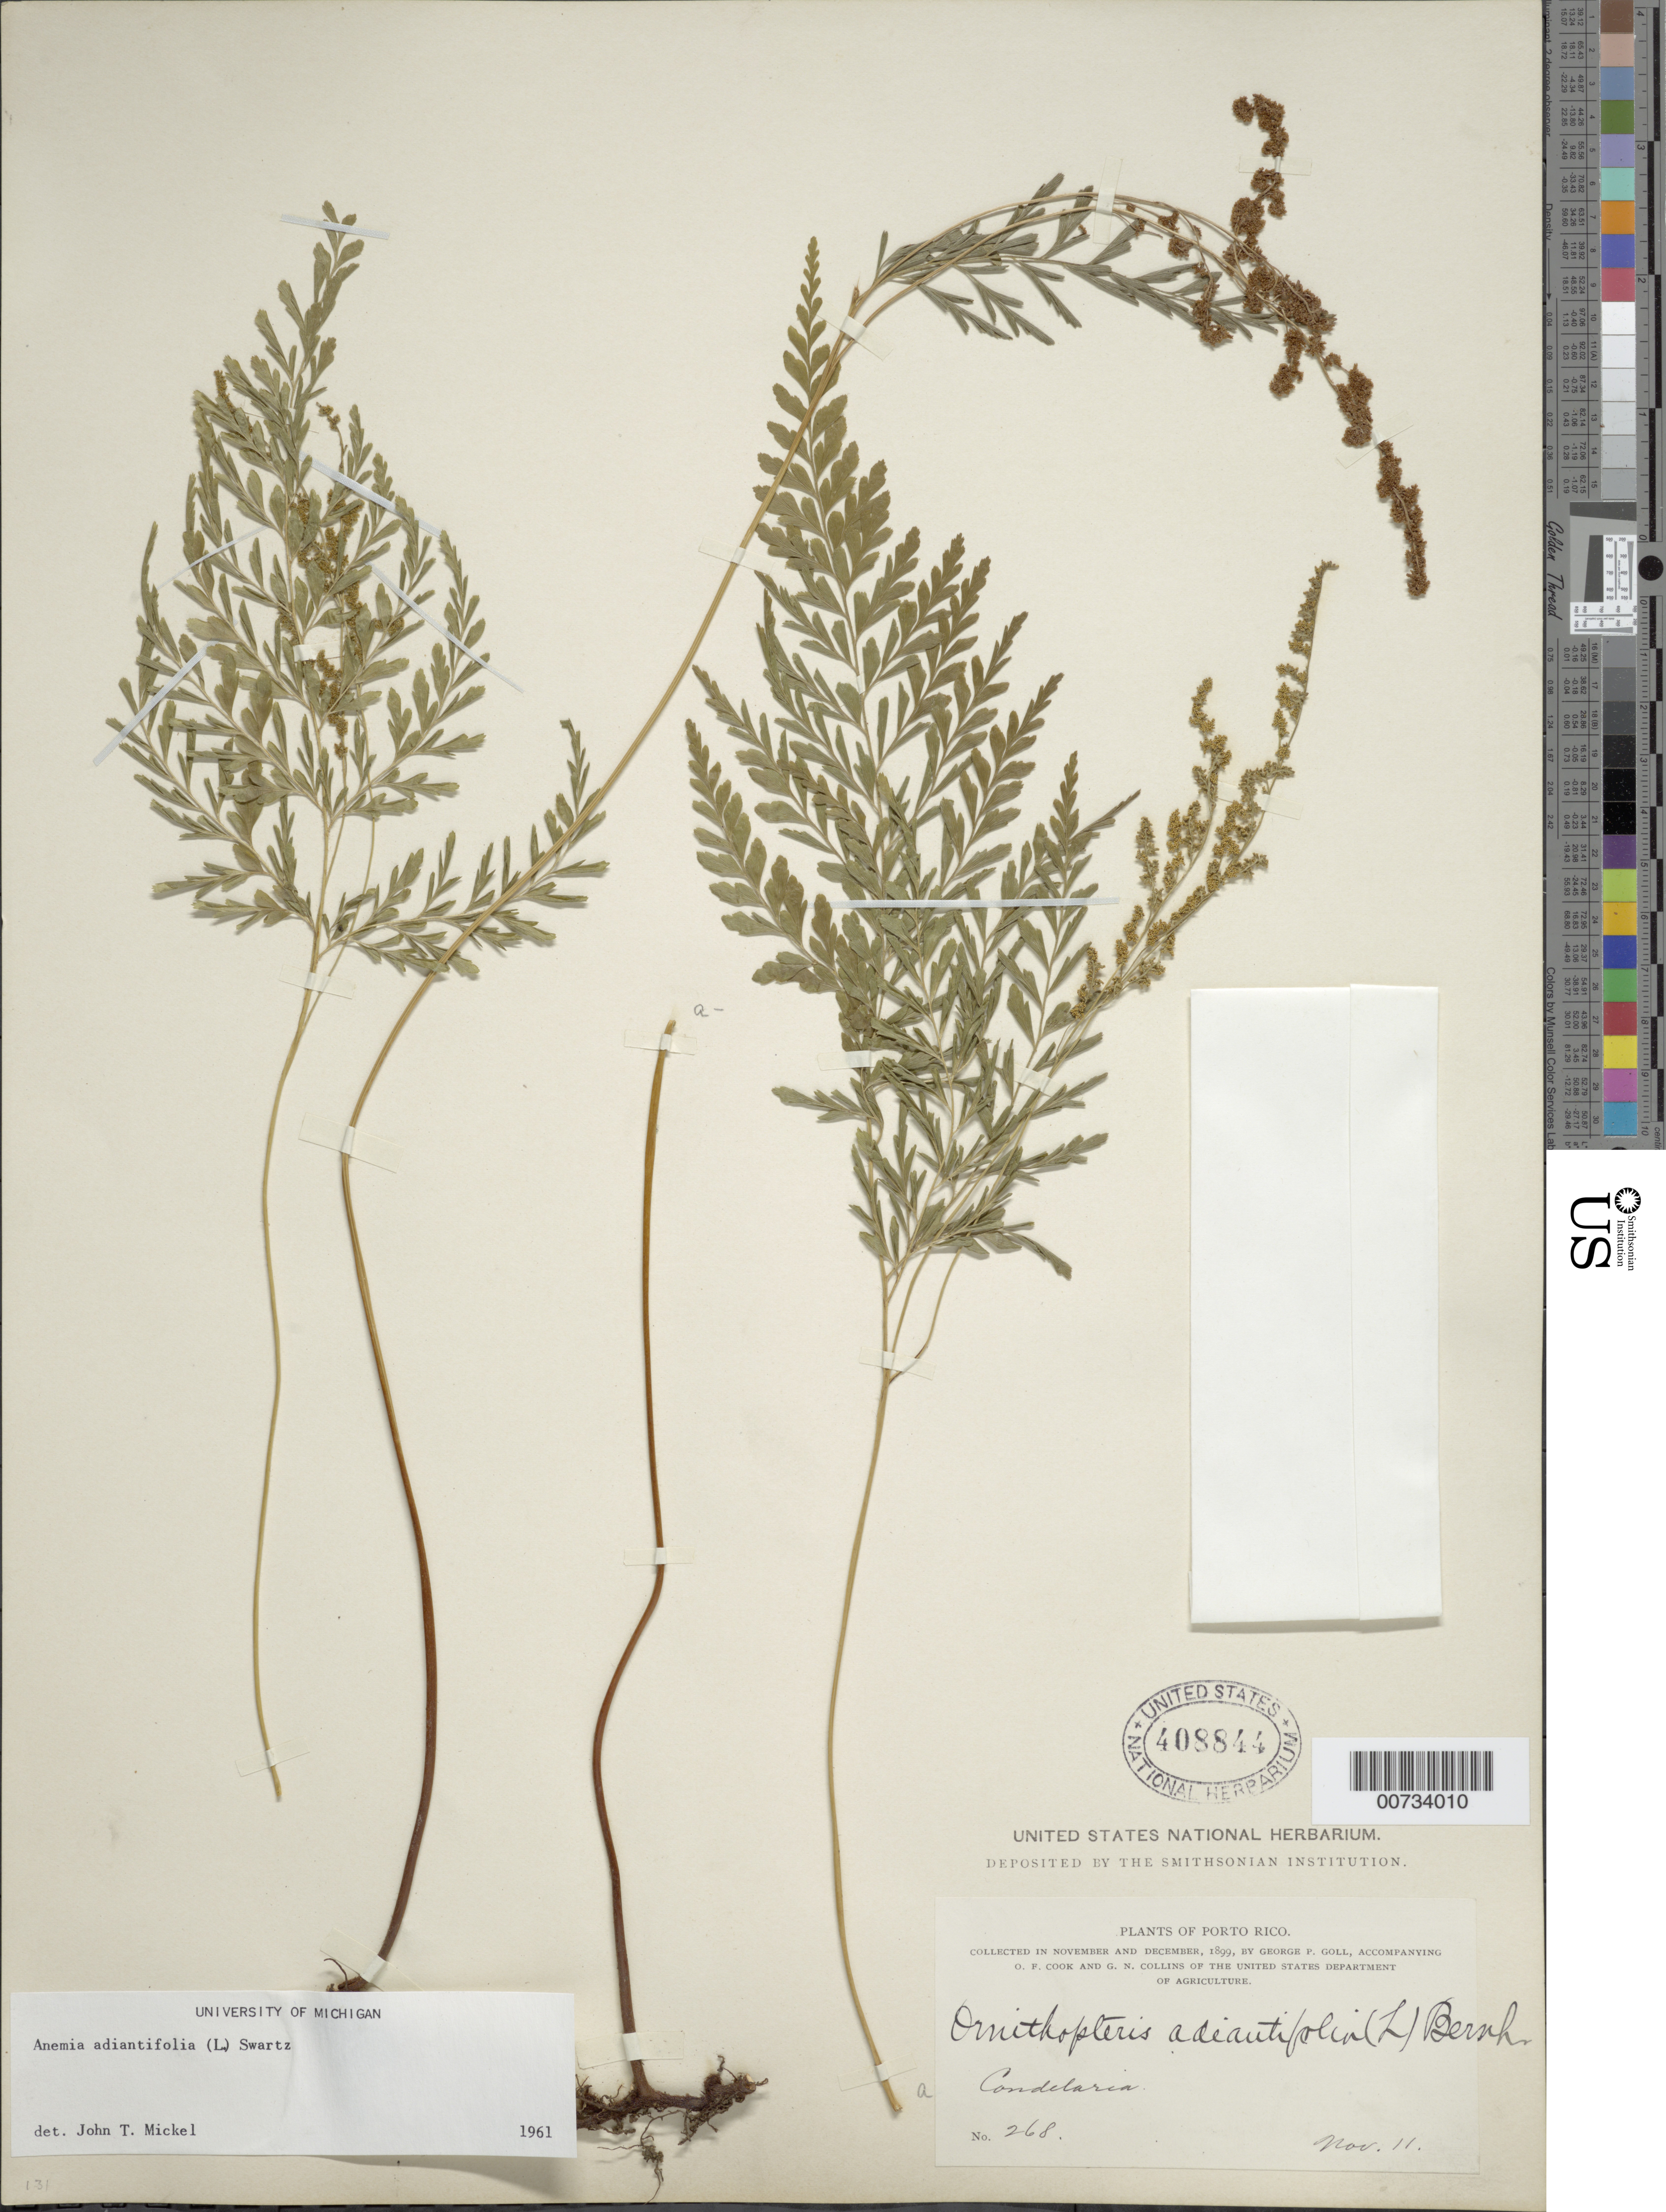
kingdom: Plantae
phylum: Tracheophyta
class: Polypodiopsida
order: Schizaeales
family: Anemiaceae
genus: Anemia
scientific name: Anemia adiantifolia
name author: (L.) Sw.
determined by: Mickel, J. T., (NY), New York Botanical Garden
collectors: G. Goll, O. F. Cook & G. N. Collins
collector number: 268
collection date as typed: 11 Nov 1899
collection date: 1899-11-11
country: Puerto Rico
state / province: Toa Baja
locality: Candelaria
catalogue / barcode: US 408844